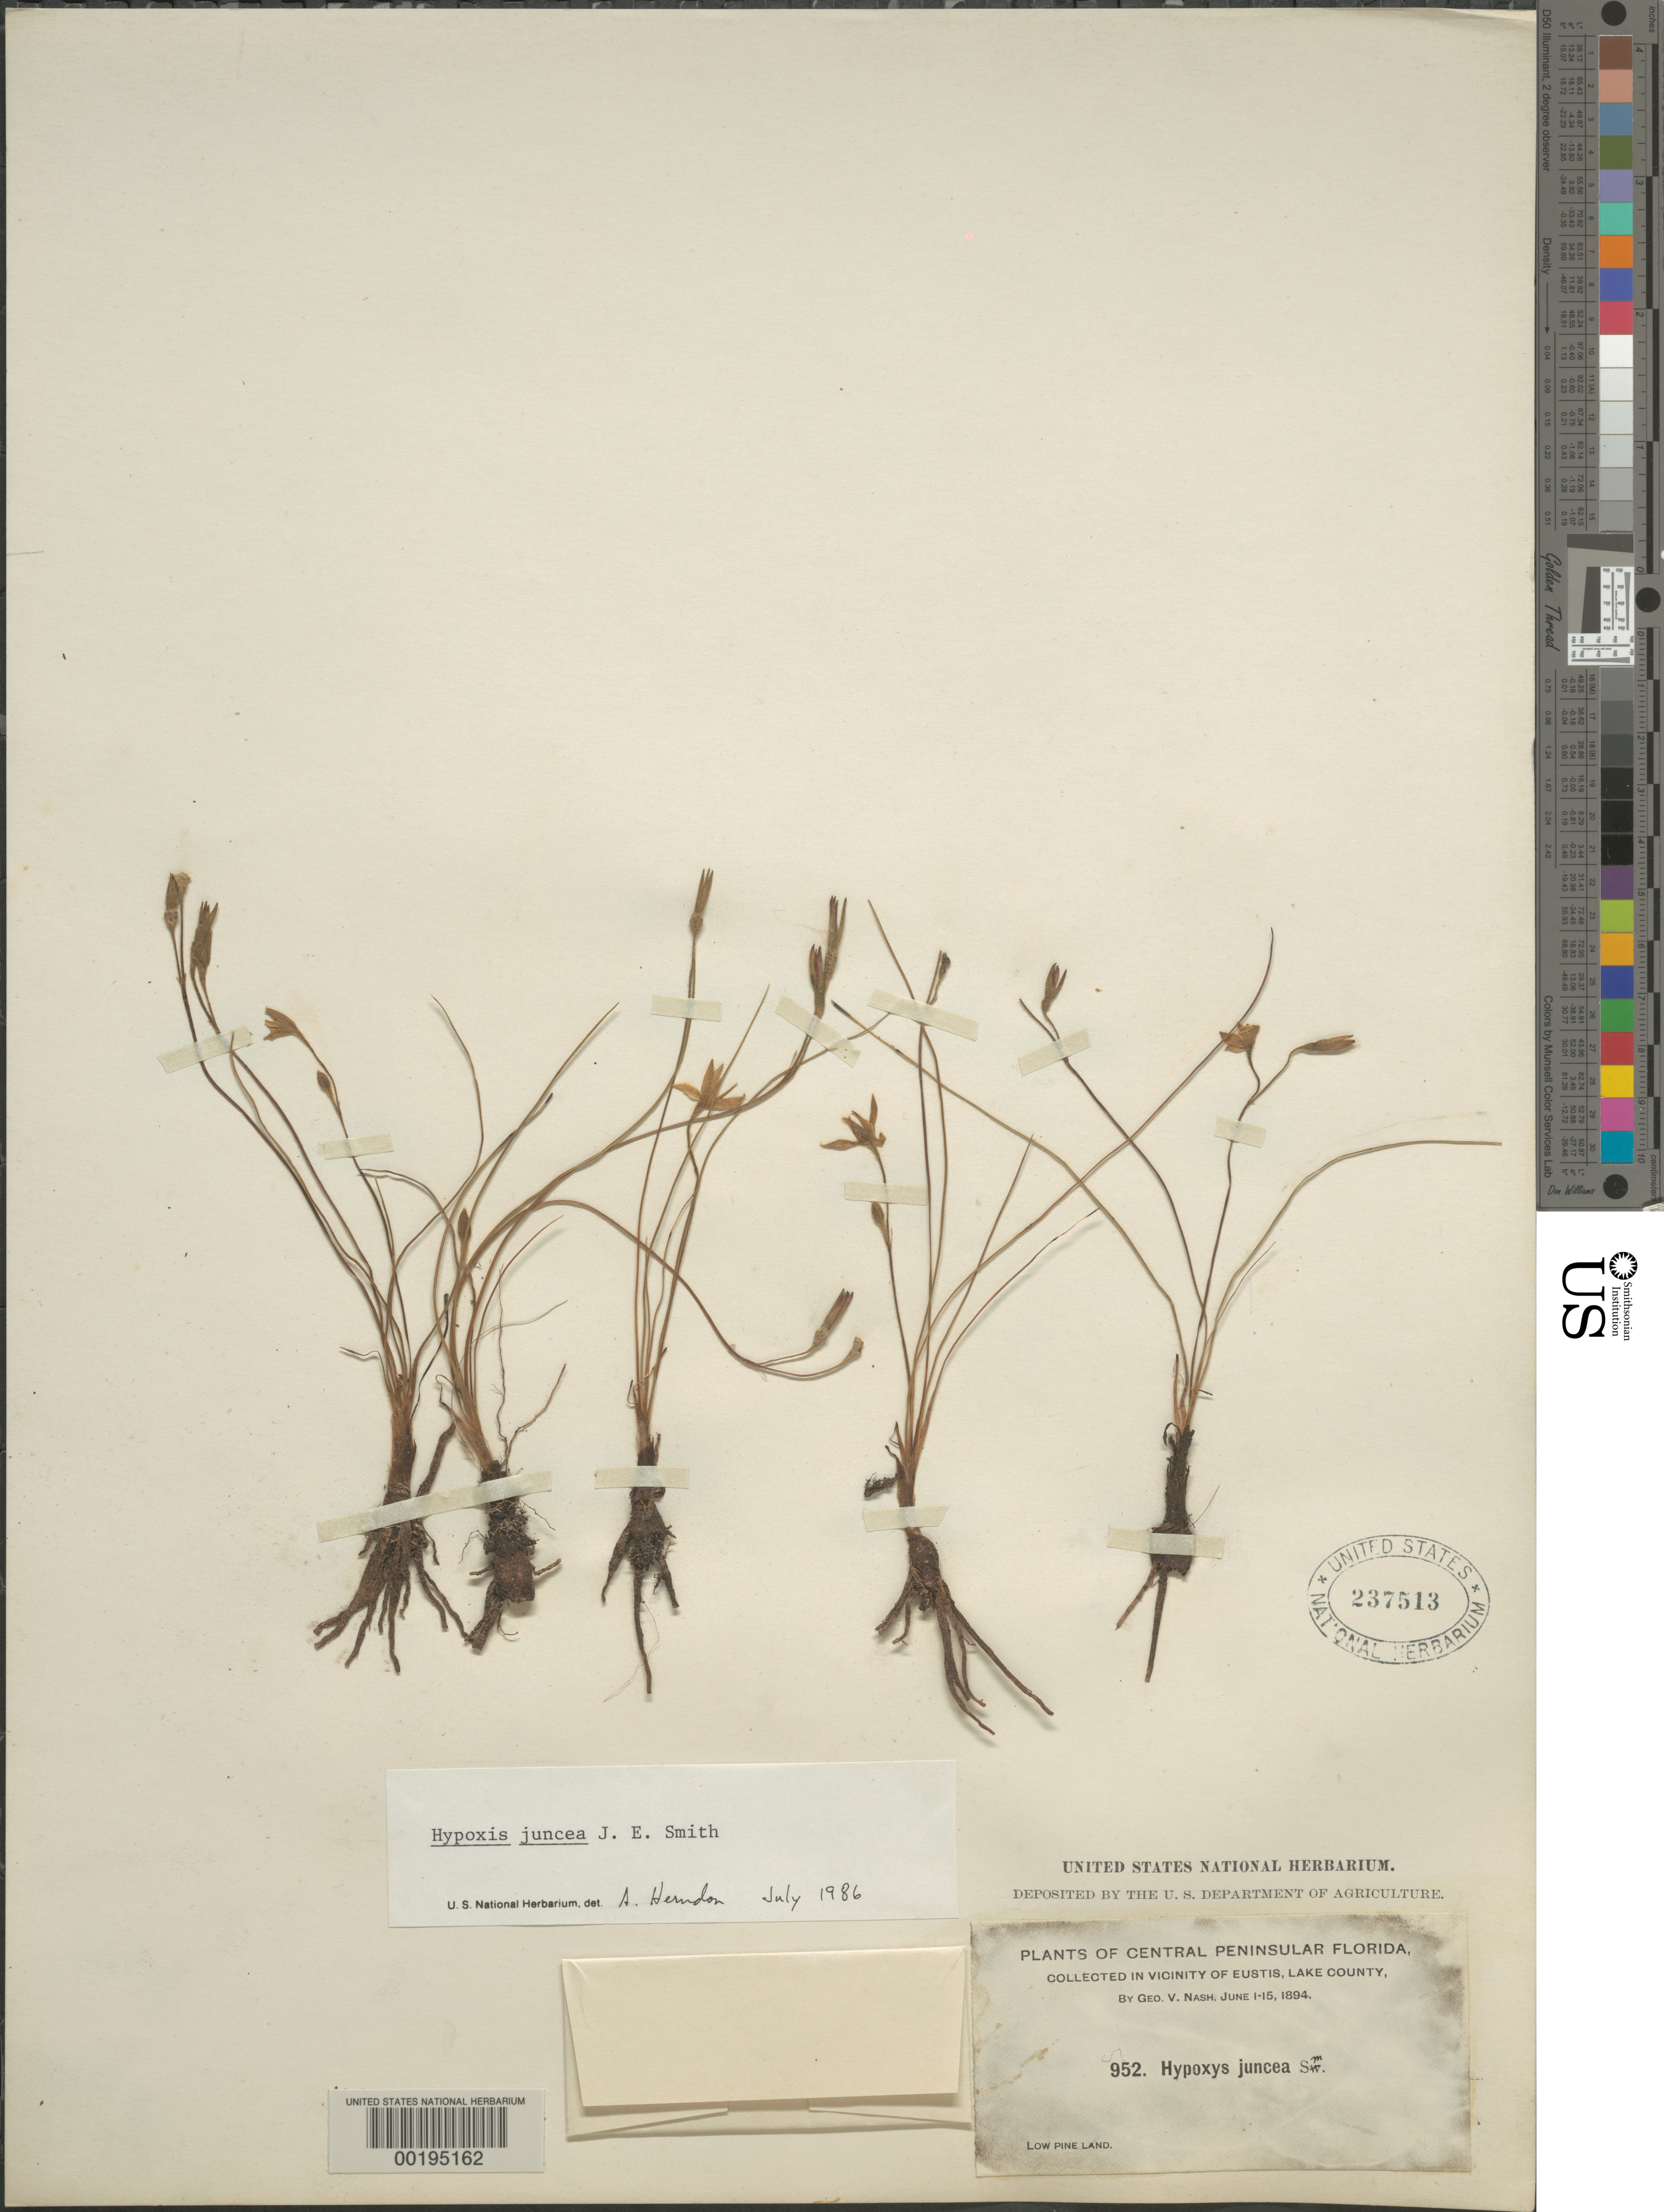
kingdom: Plantae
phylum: Tracheophyta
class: Liliopsida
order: Asparagales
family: Hypoxidaceae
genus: Hypoxis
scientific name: Hypoxis juncea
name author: Small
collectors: G. V. Nash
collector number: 9522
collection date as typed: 01 Jun 1894 to 15 Jun 1894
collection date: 1894-06-01/1894-06-15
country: United States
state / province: Florida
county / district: Lake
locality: Eustis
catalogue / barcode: US 237513